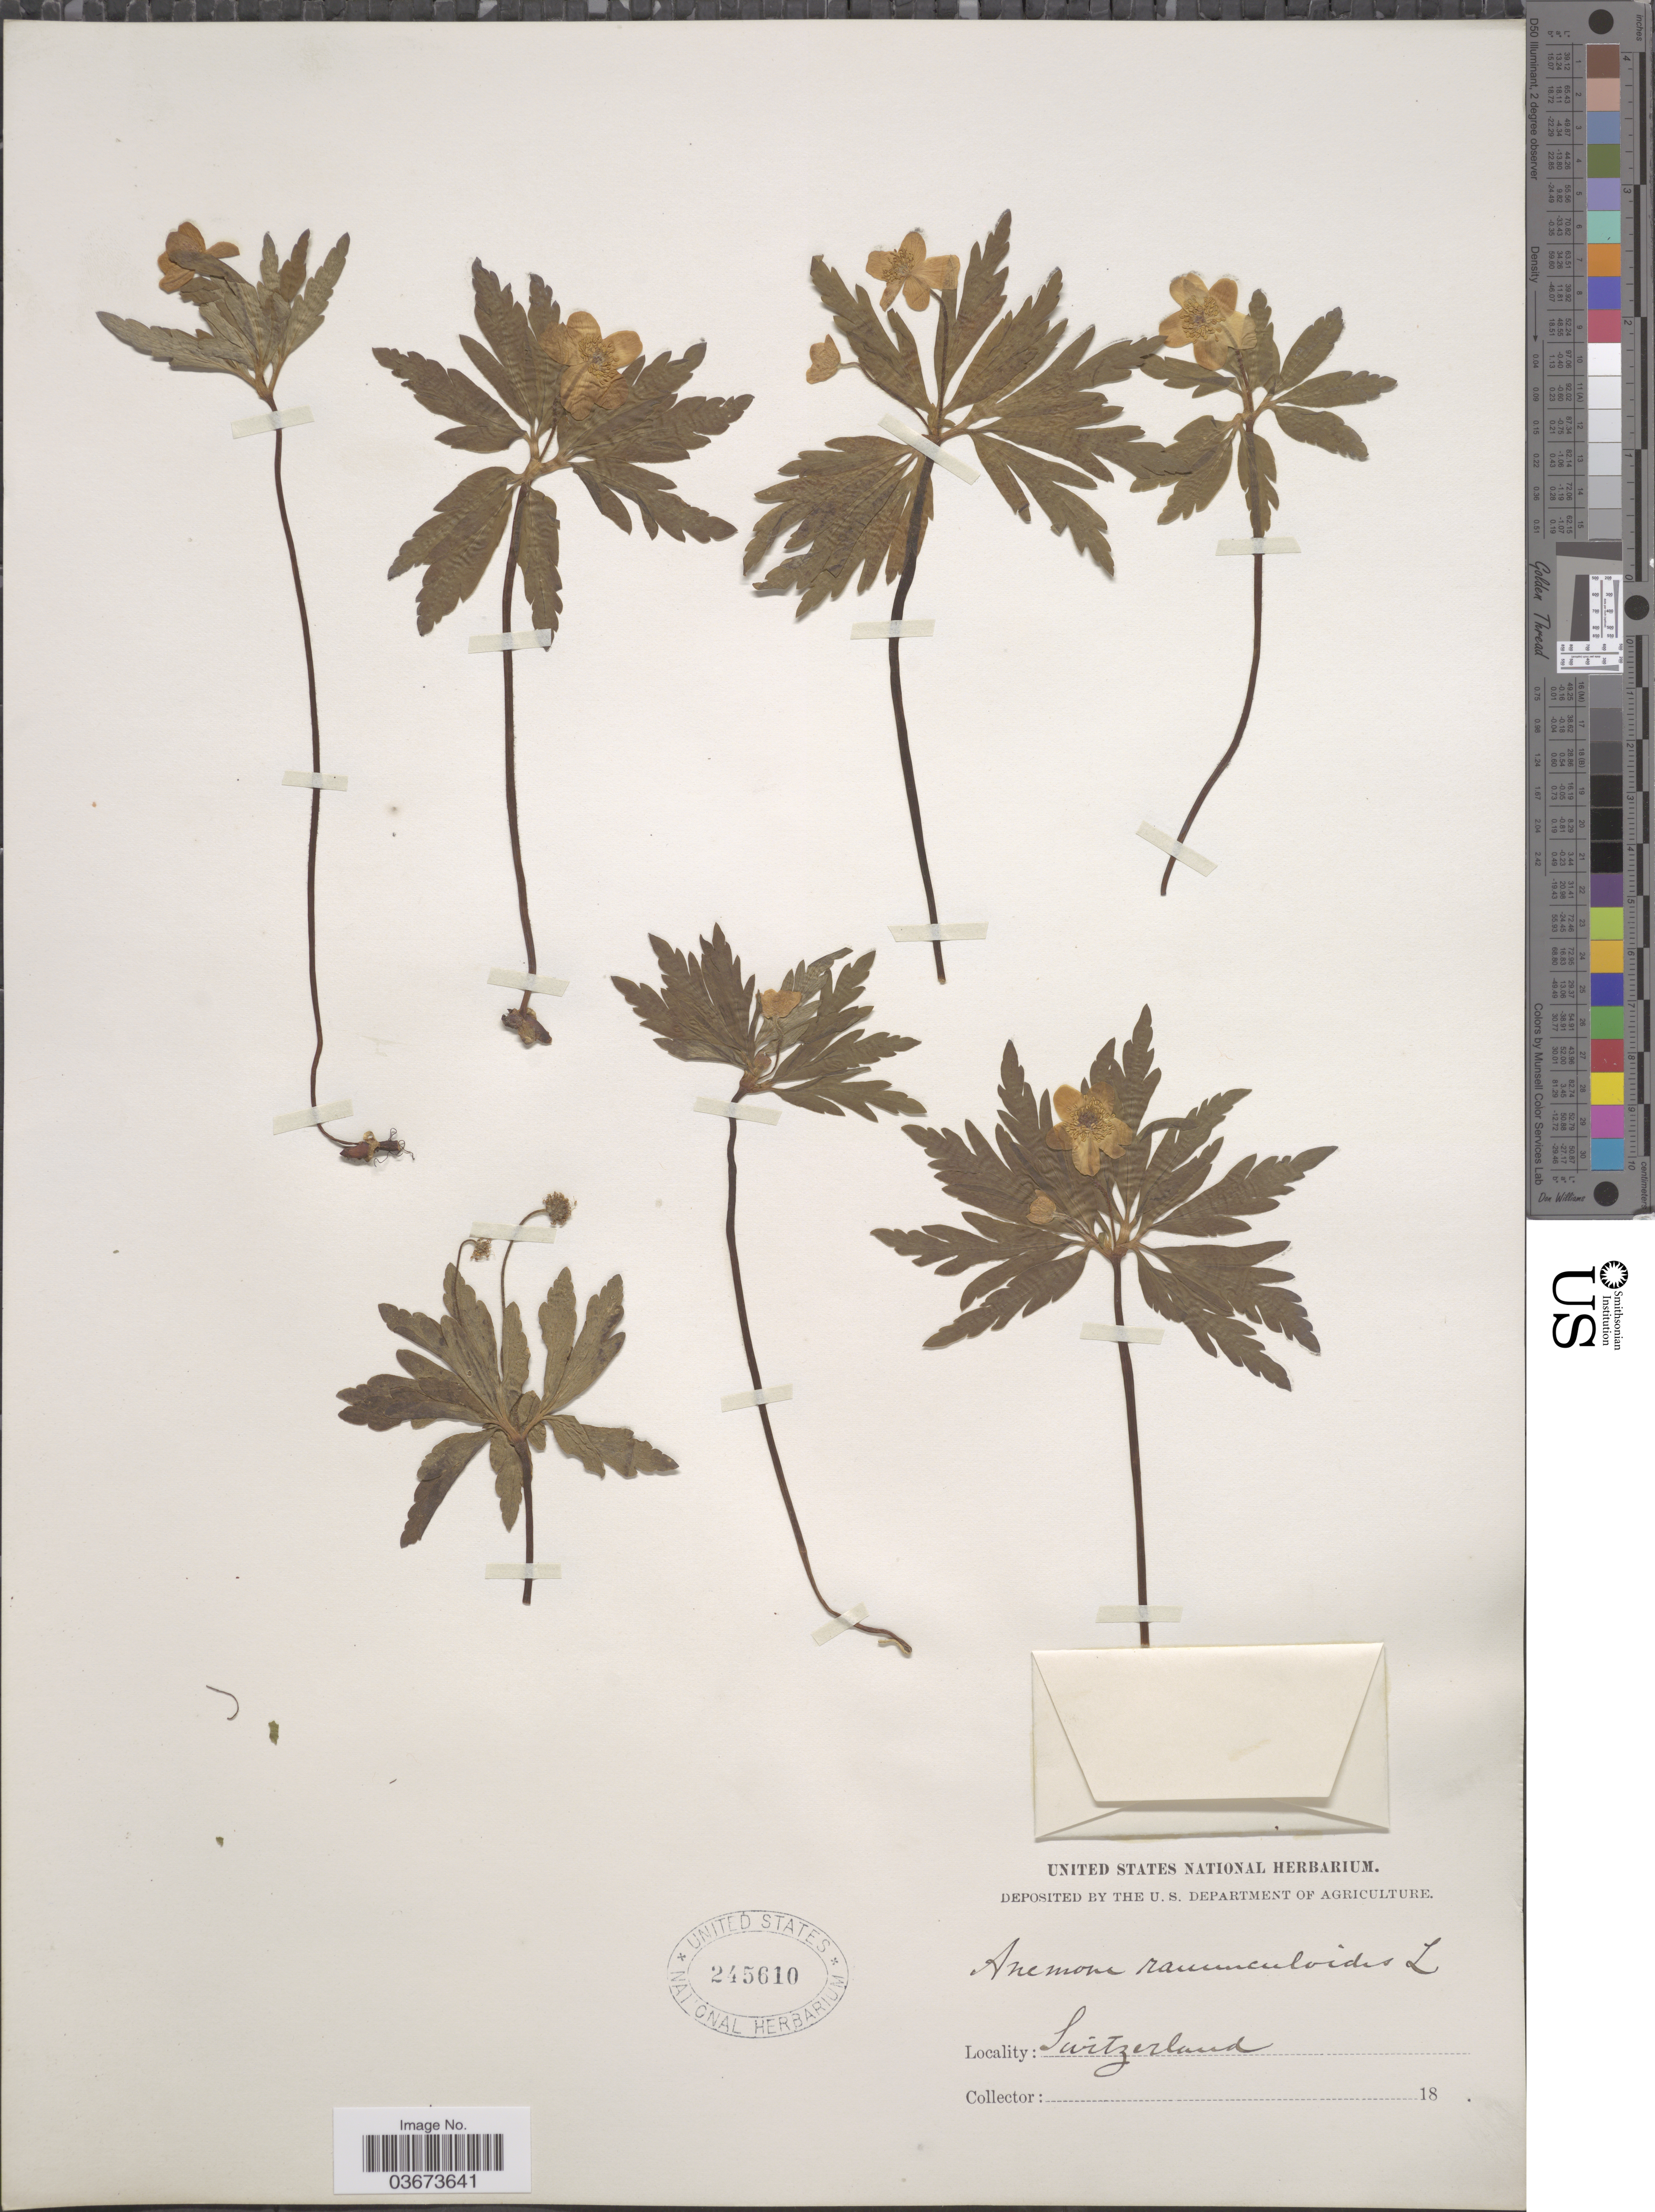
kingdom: Plantae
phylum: Tracheophyta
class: Magnoliopsida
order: Ranunculales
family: Ranunculaceae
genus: Anemone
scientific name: Anemone ranunculoides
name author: L.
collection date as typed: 18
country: Switzerland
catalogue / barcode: US 245610